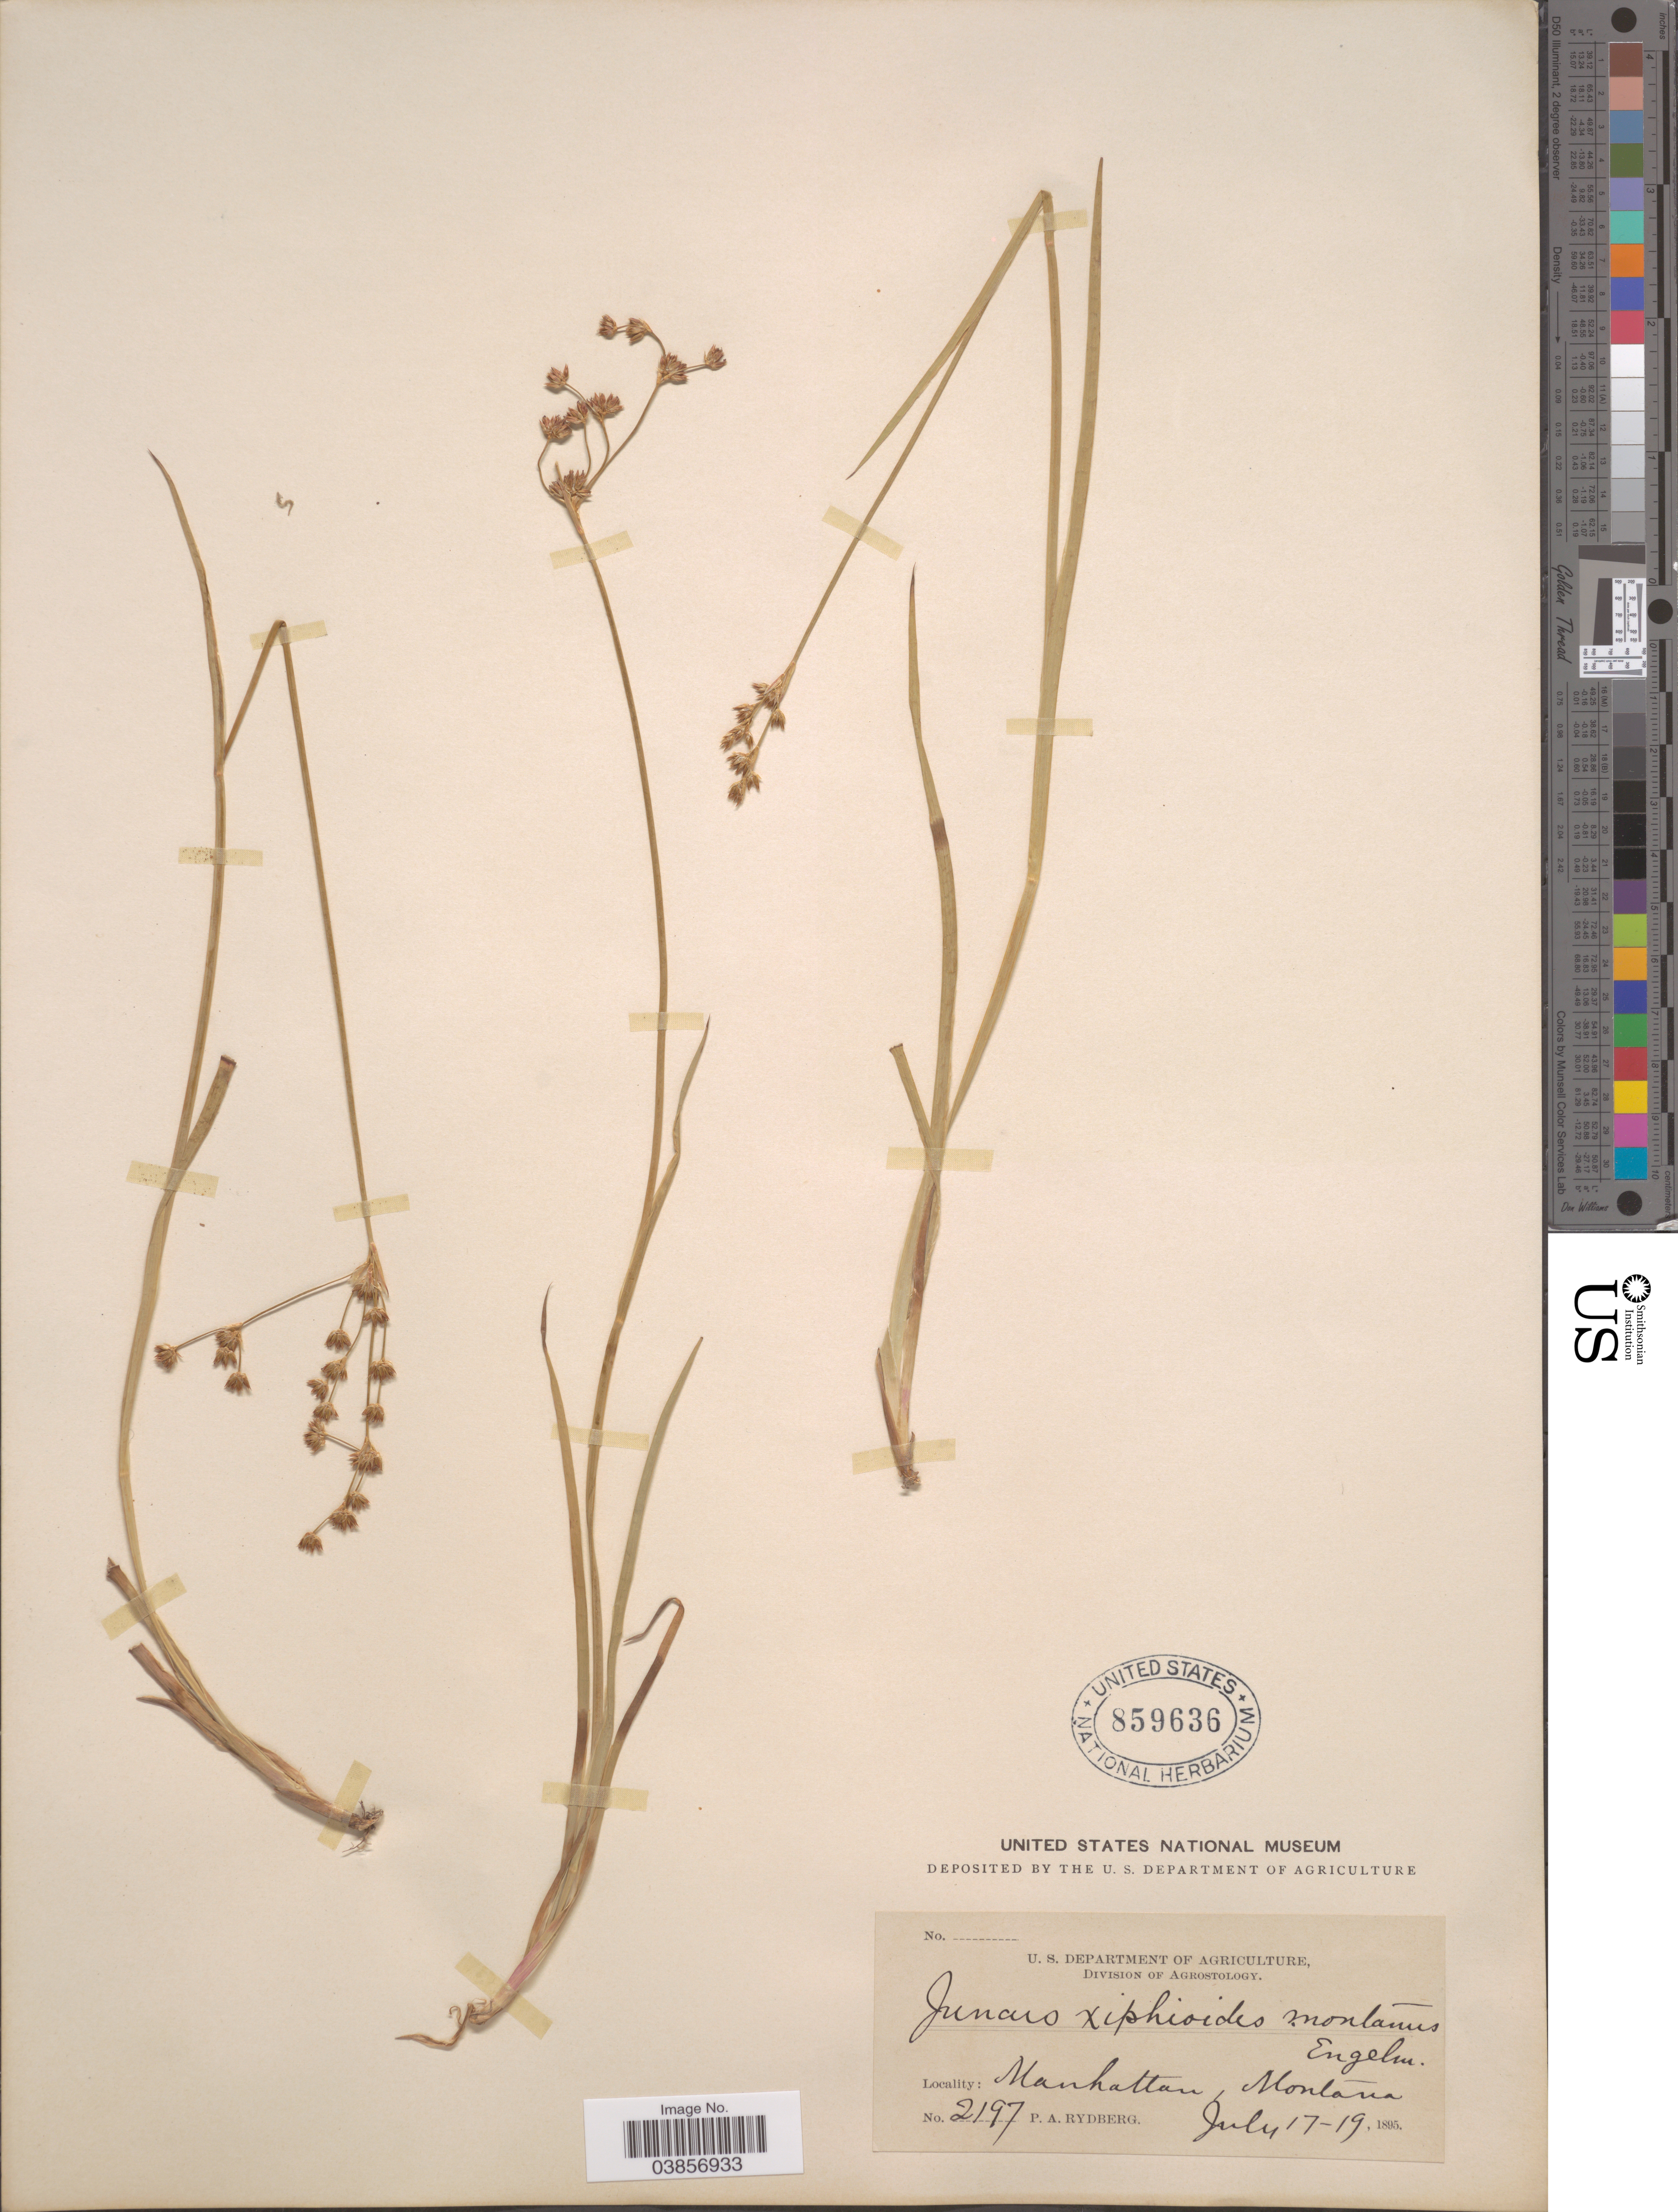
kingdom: Plantae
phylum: Tracheophyta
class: Liliopsida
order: Poales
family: Juncaceae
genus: Juncus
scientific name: Juncus saximontanus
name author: A. Nelson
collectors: P. A. Rydberg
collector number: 2197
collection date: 1895-07-17/1895-07-19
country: United States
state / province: Montana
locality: Manhattan.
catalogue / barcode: US 859636